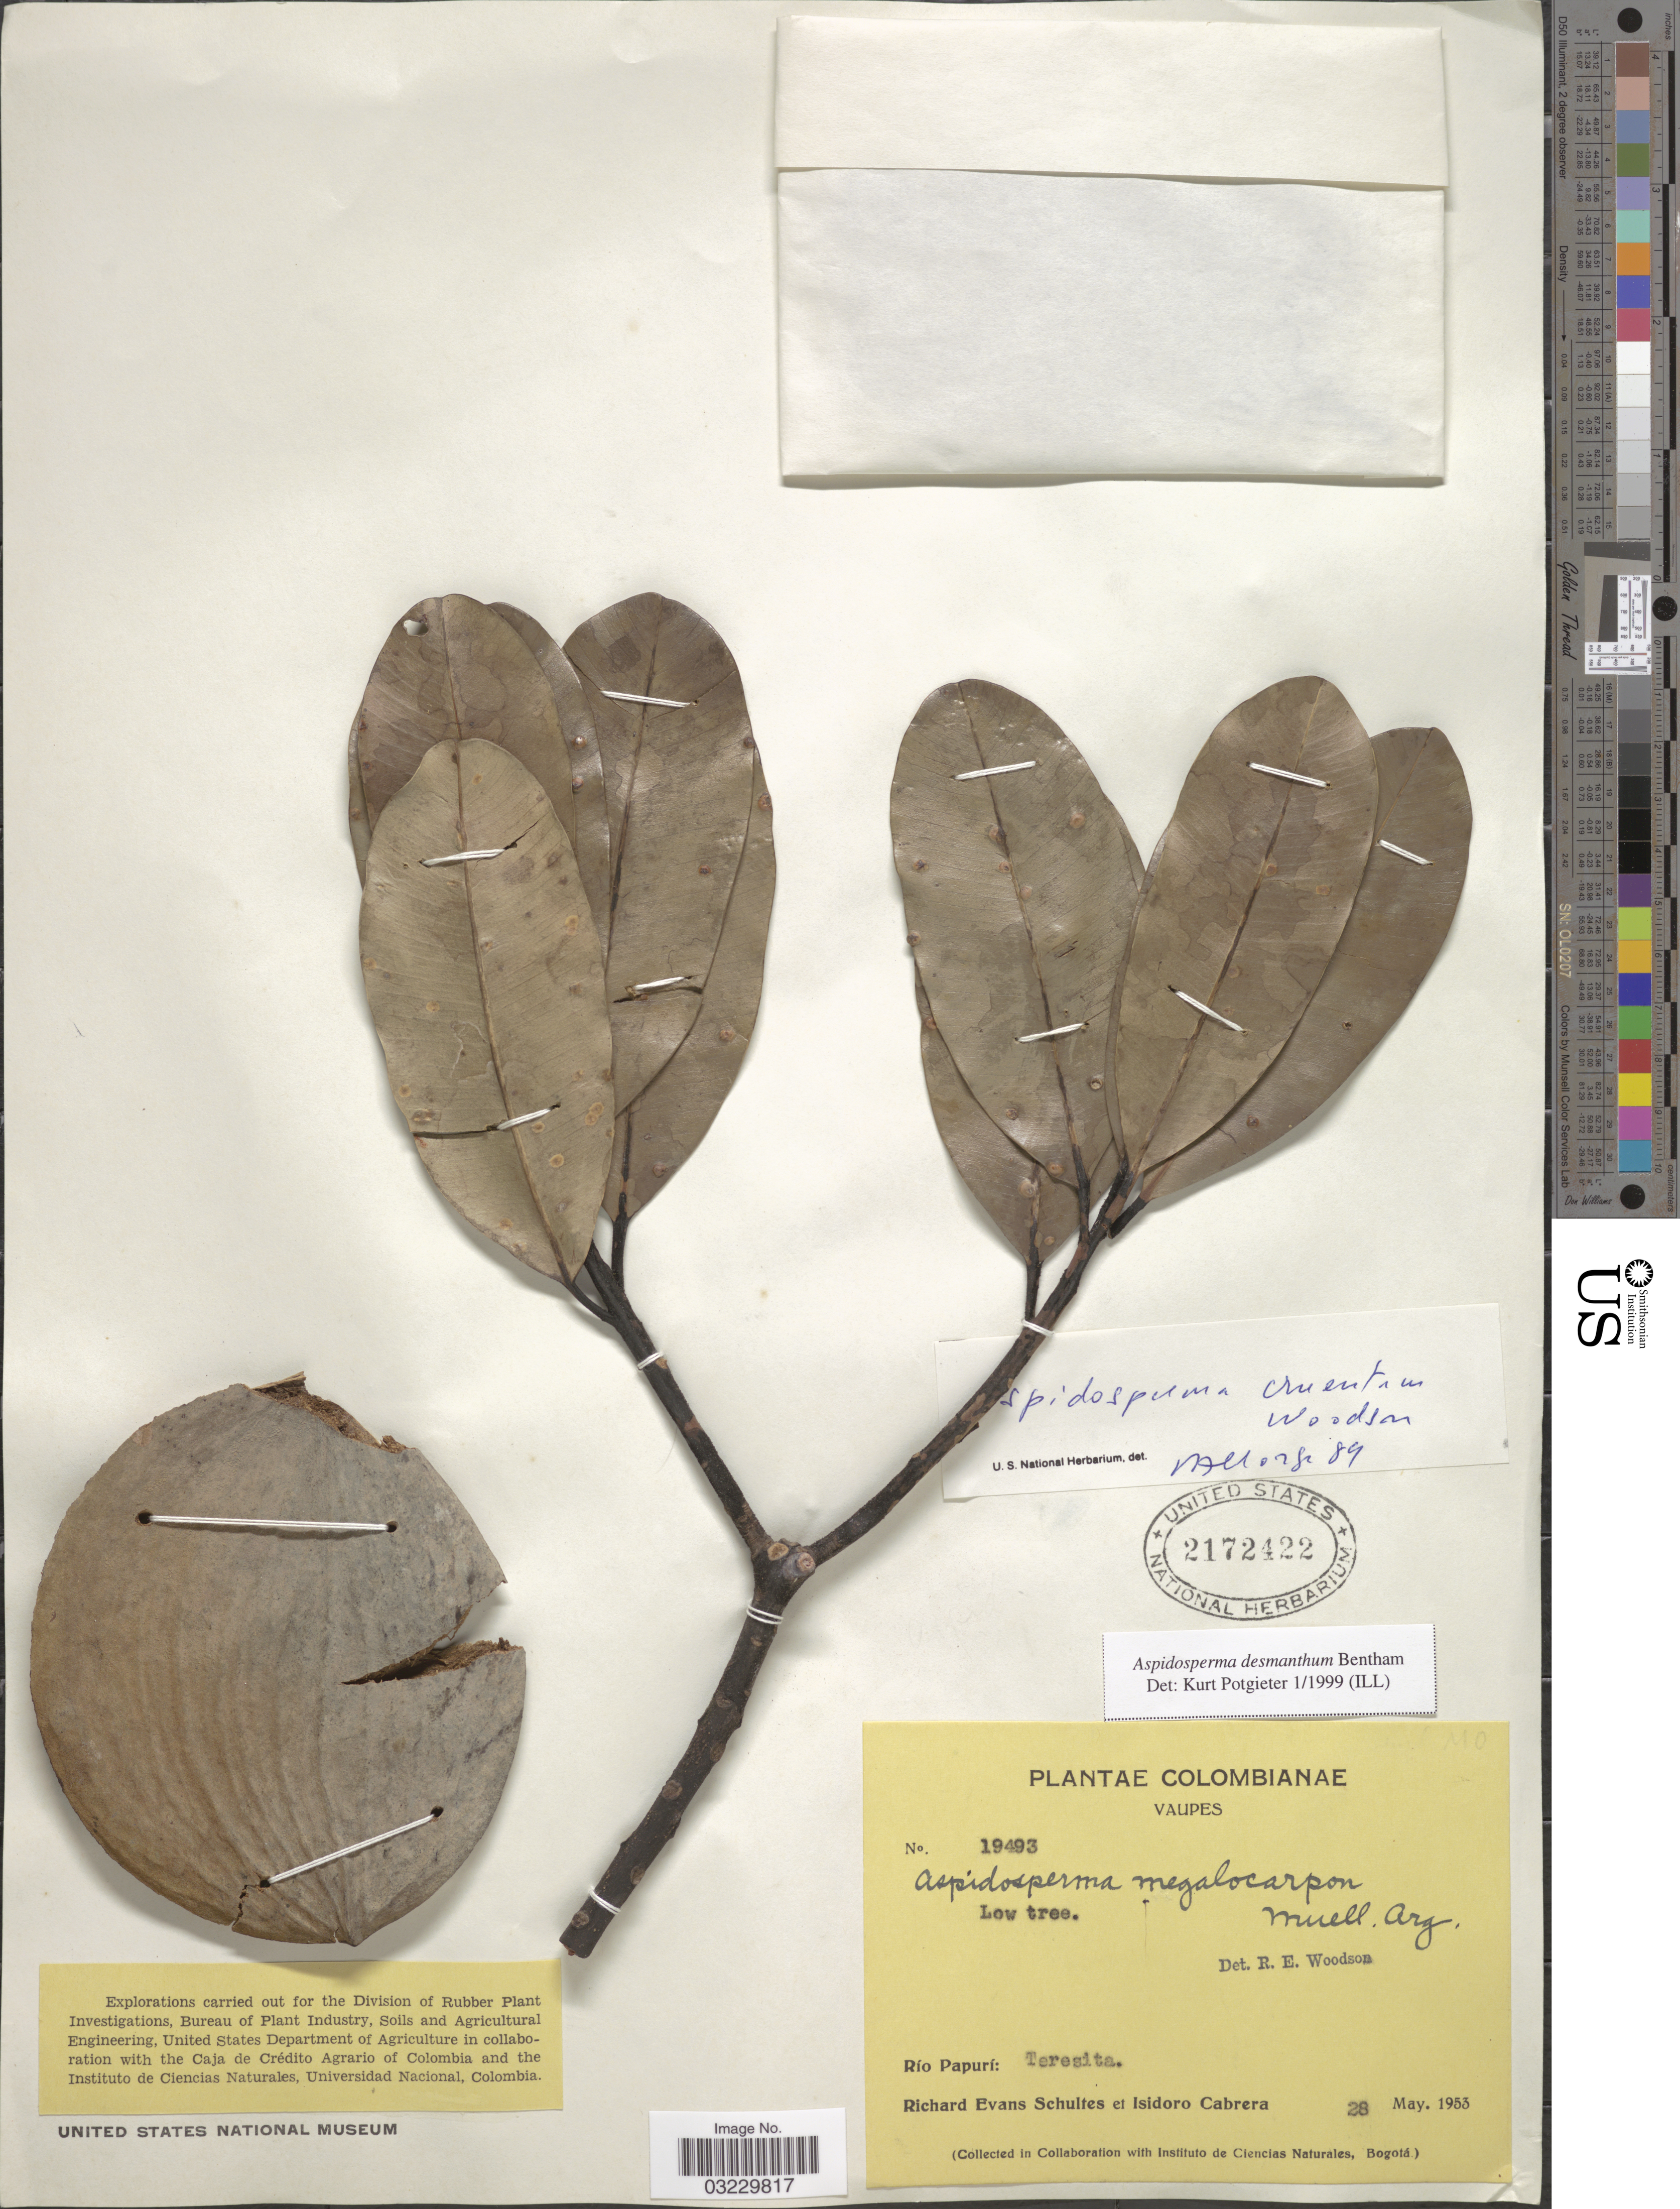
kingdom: Plantae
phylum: Tracheophyta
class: Magnoliopsida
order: Gentianales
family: Apocynaceae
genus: Aspidosperma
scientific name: Aspidosperma desmanthum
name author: Benth. ex Müll. Arg.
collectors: R. E. Schultes & I. Cabrera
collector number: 19493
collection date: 1953-05-28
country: Colombia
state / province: Vaupés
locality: Río Papurí: Teresita.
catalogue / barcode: US 2172422